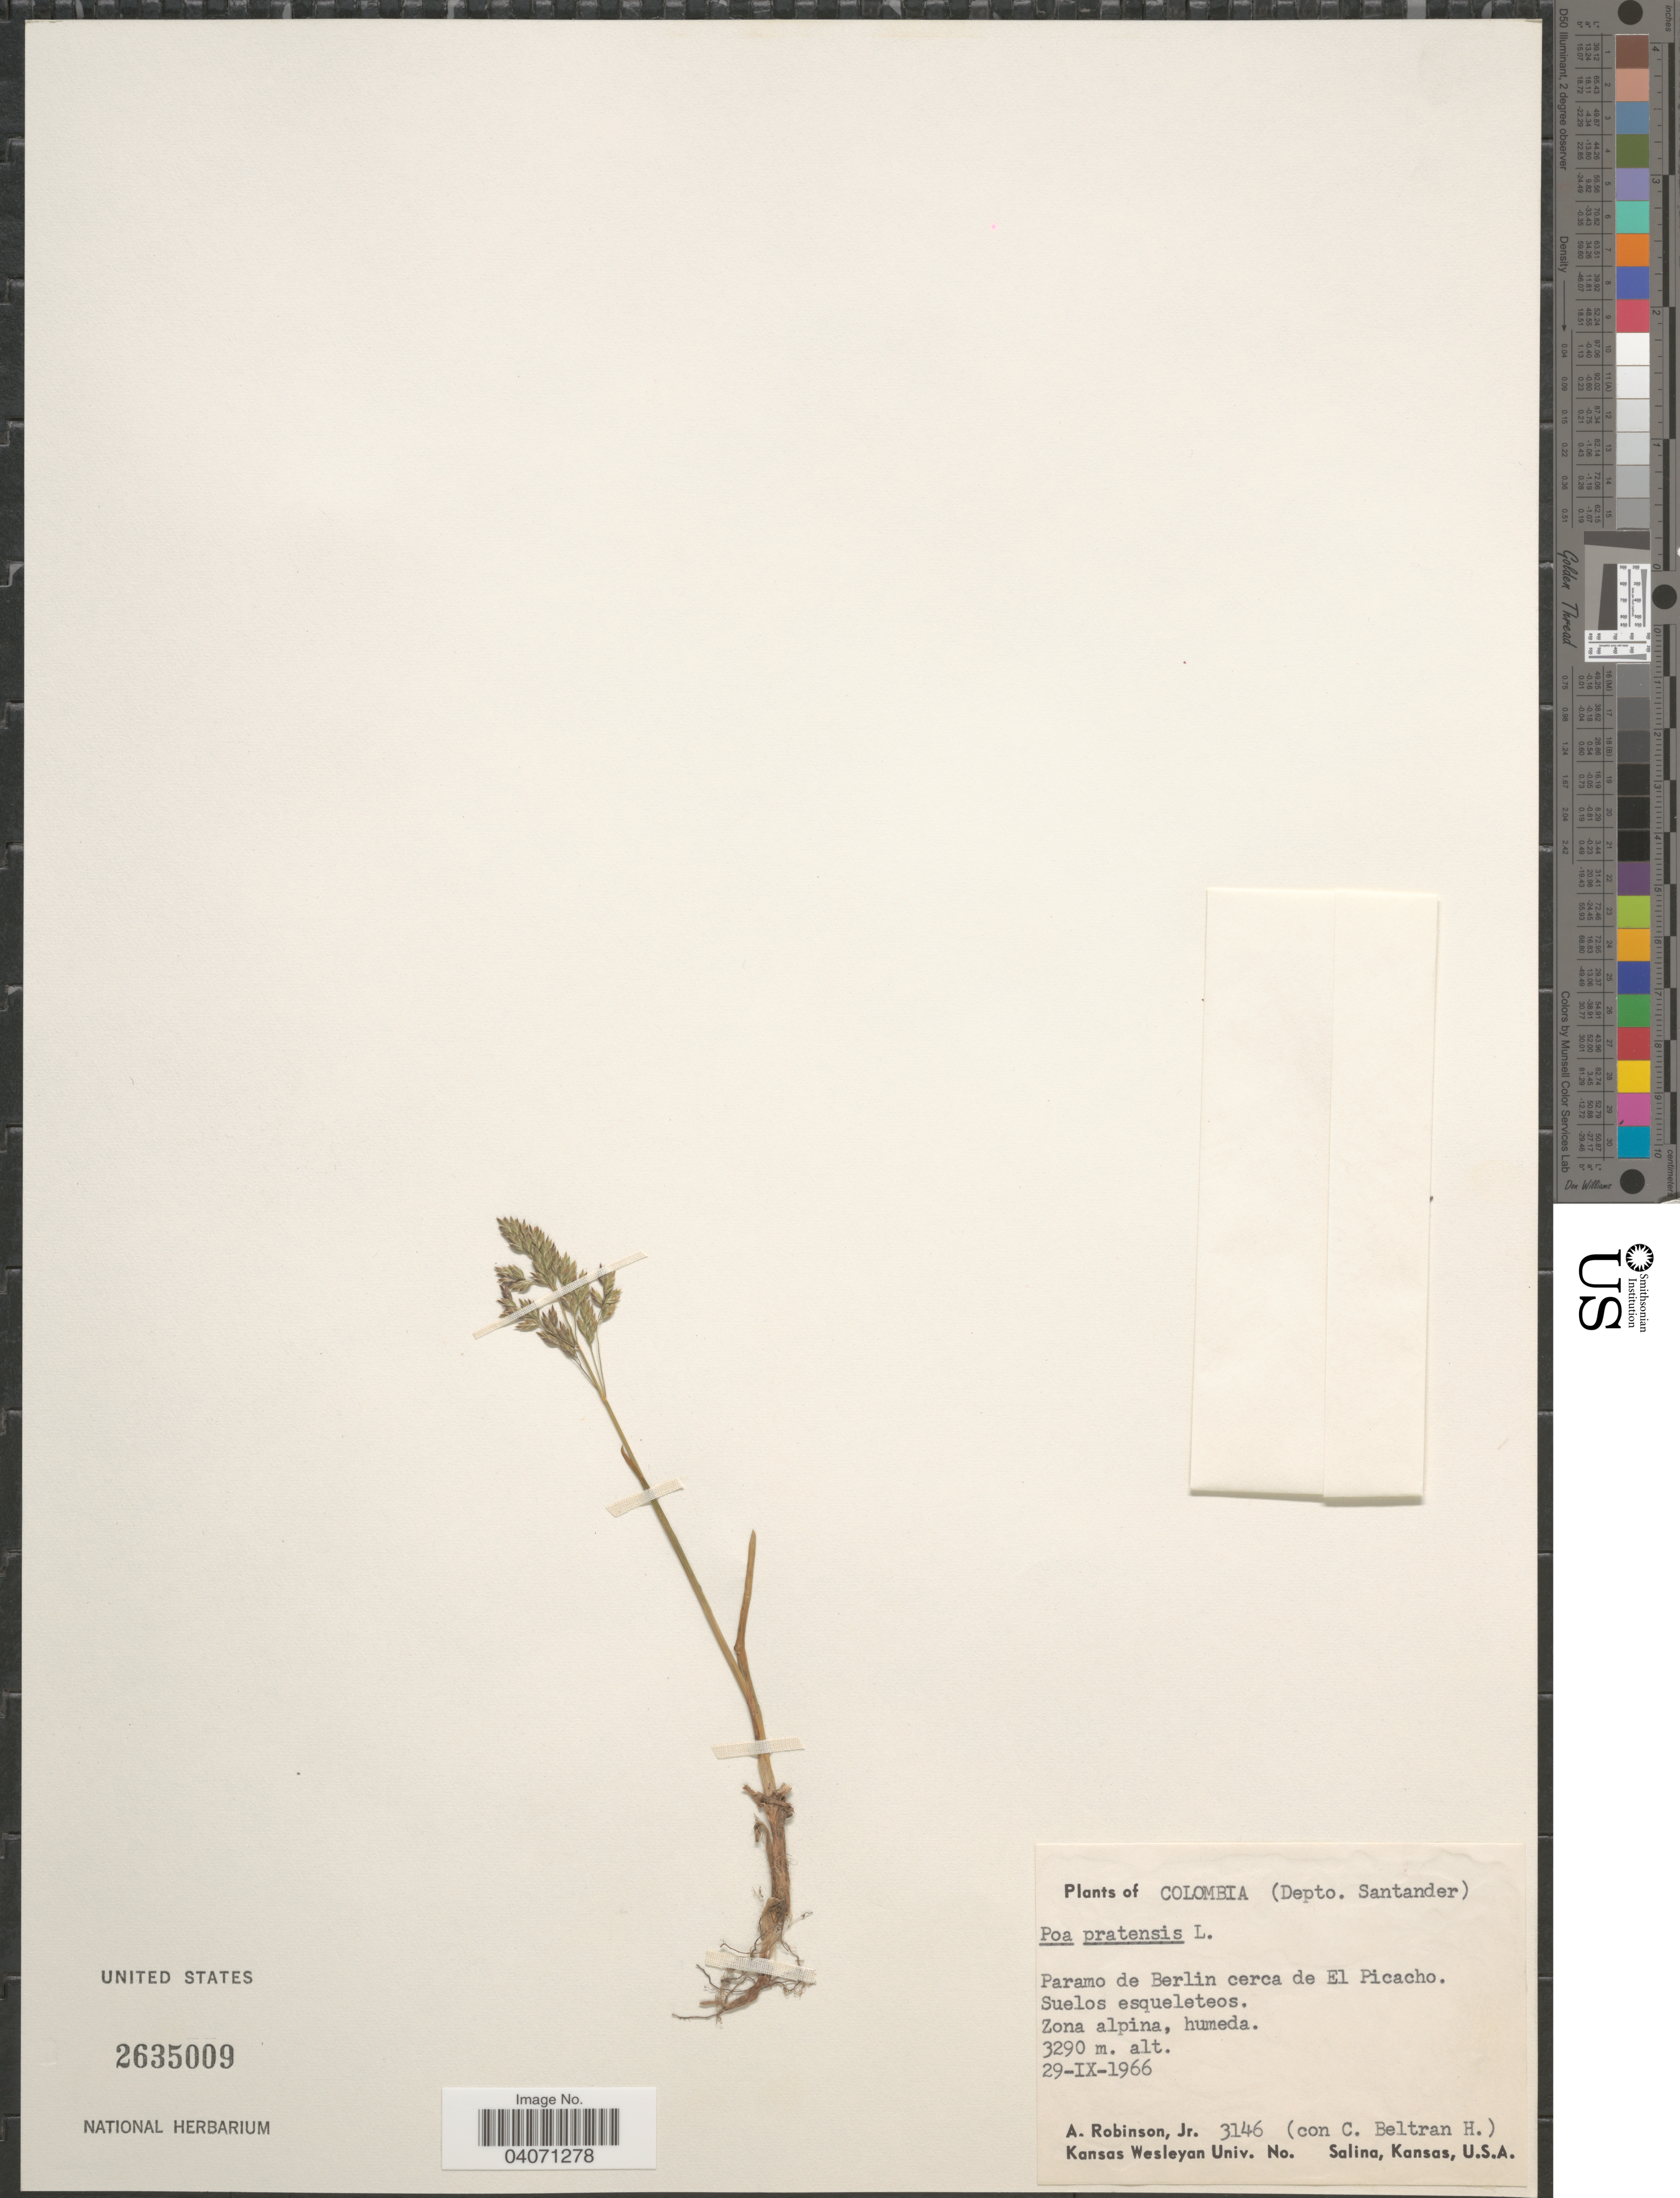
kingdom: Plantae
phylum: Tracheophyta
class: Liliopsida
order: Poales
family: Poaceae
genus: Poa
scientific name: Poa pratensis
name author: L.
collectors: A. Robinson Jr. & C. Beltran H.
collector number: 3146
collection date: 1966-09-29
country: Colombia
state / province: Santander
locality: Depto. Santander. Paramo de Berlin cerca de El Picacho. Zona alpina, humeda.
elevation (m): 3290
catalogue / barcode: US 2635009